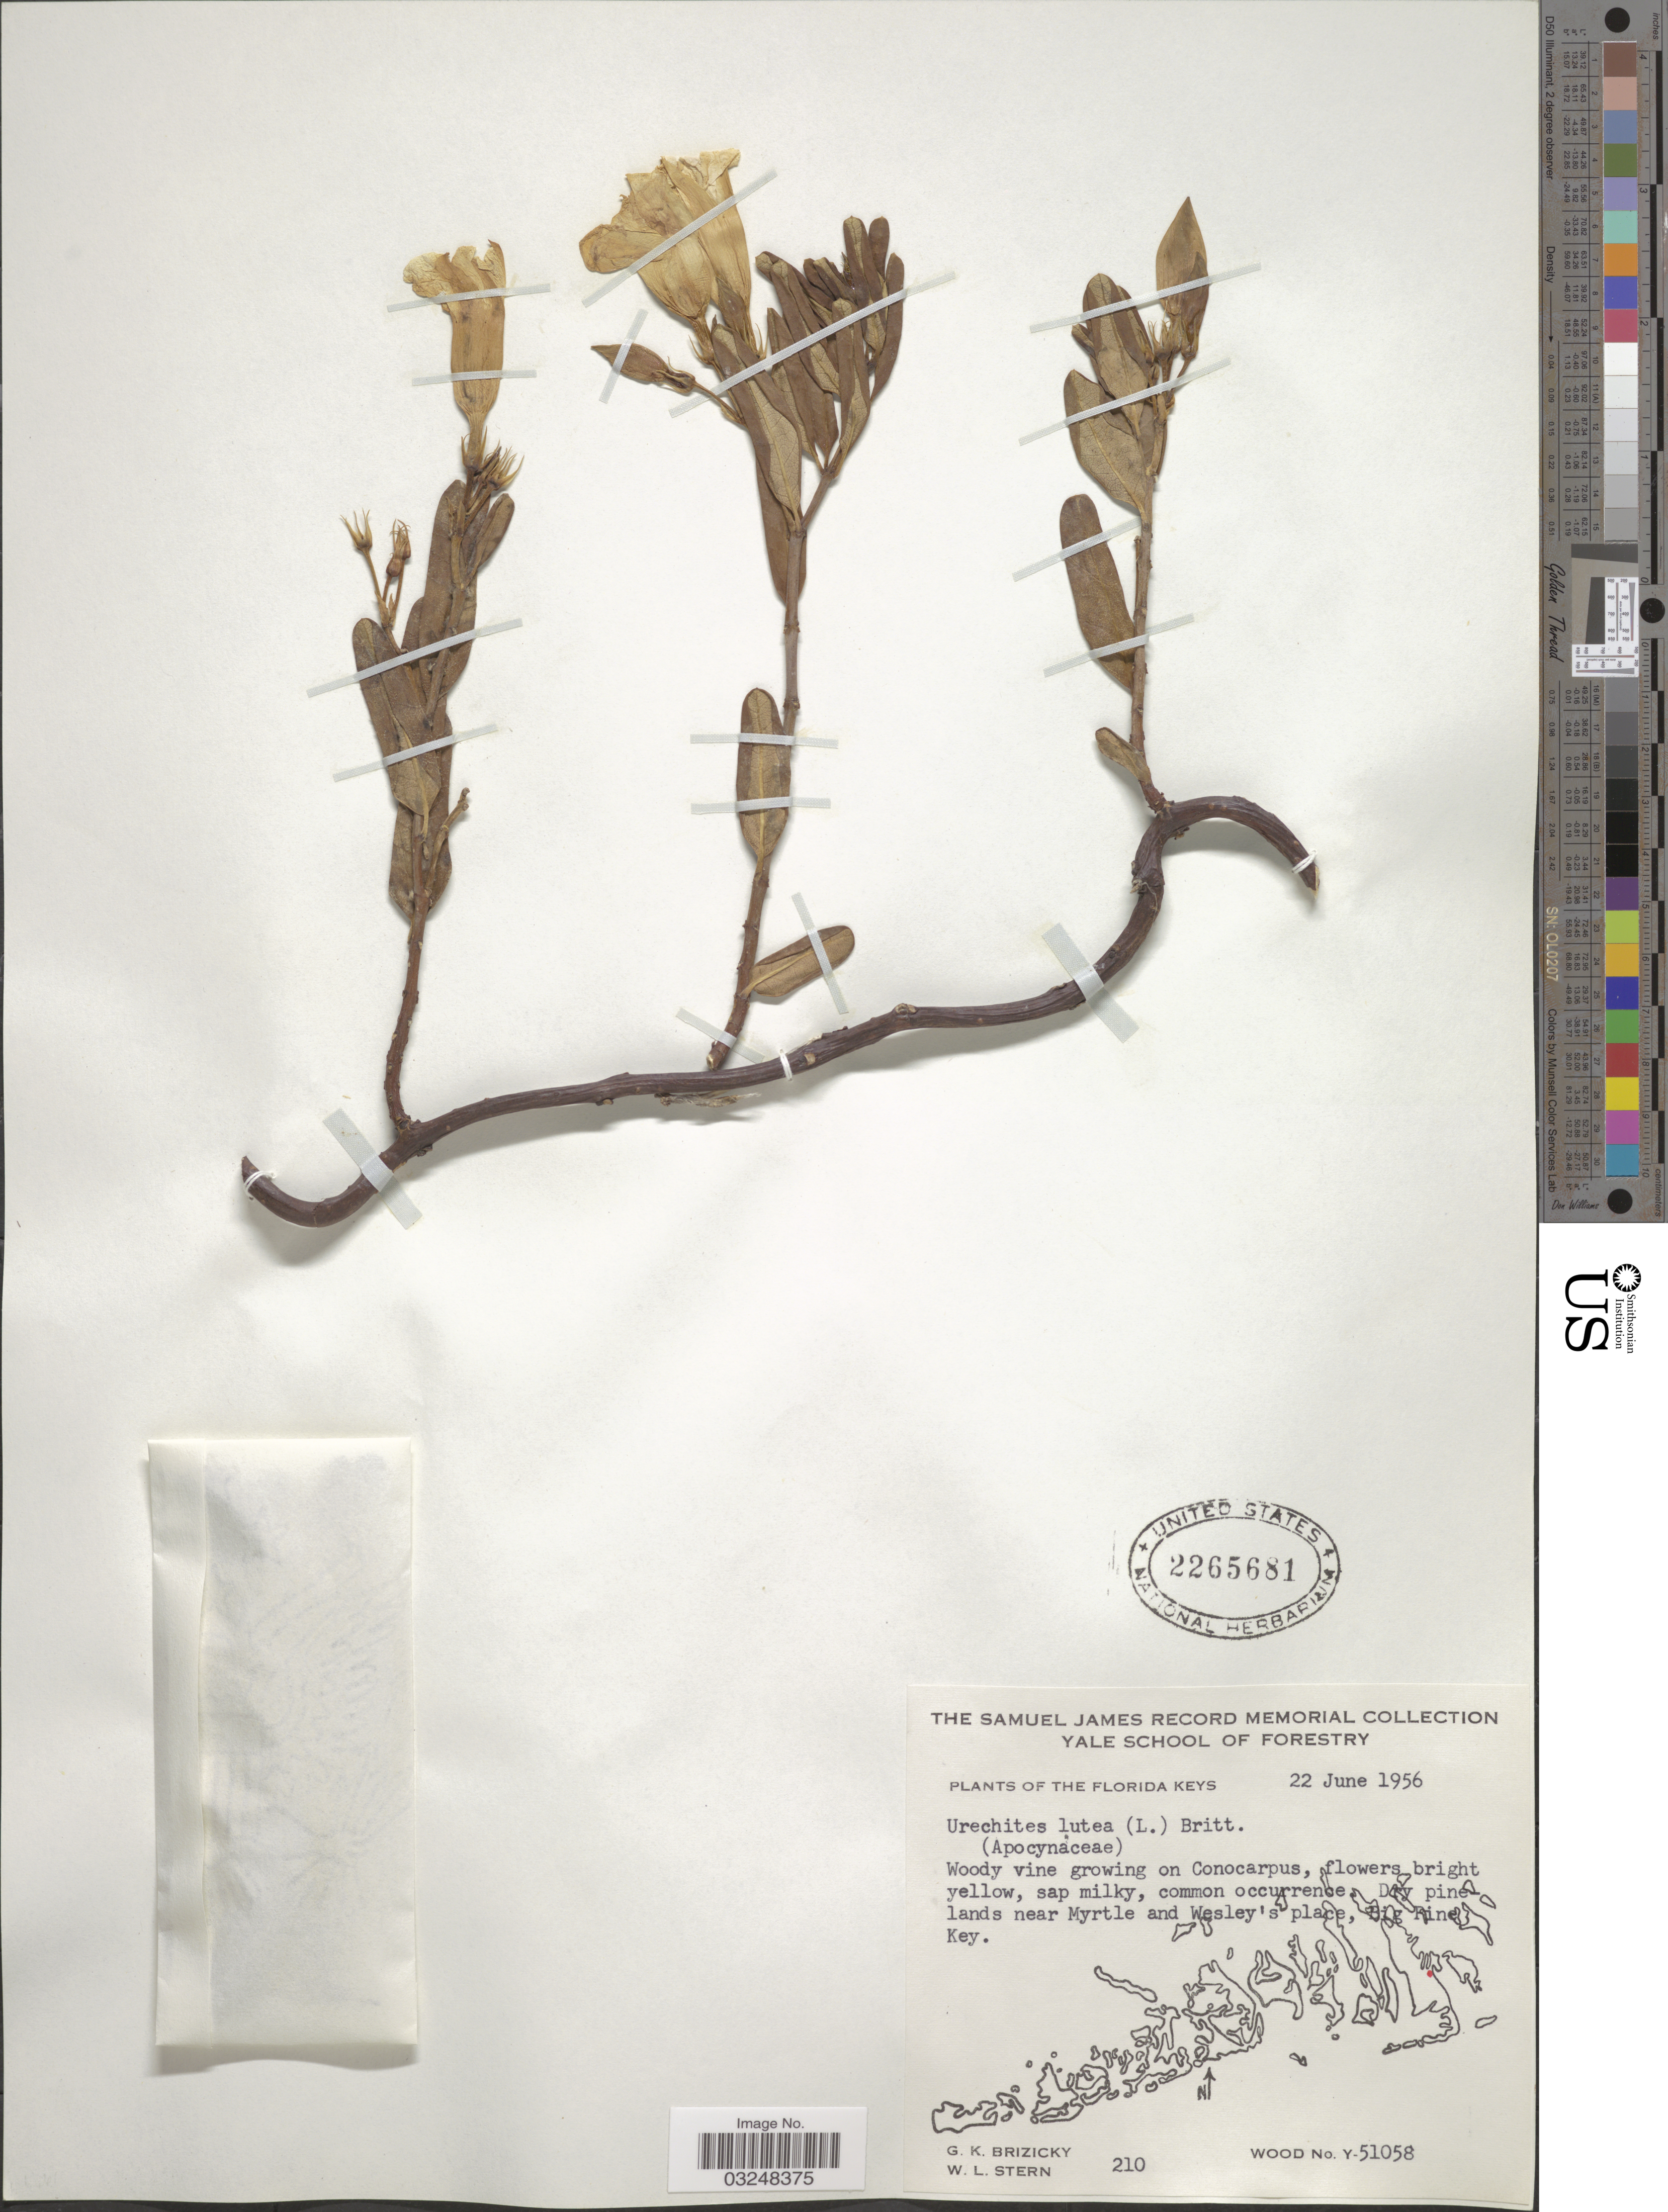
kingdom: Plantae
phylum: Tracheophyta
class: Magnoliopsida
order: Gentianales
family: Apocynaceae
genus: Urechites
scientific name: Urechites lutea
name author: (L.) Britton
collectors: G. K. Brizicky & W. L. Stern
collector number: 210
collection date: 1956-06-22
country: United States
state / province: Florida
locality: The Florida Keys. Near Myrtle and Wesley's place, Big Pine Key.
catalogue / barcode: US 2265681